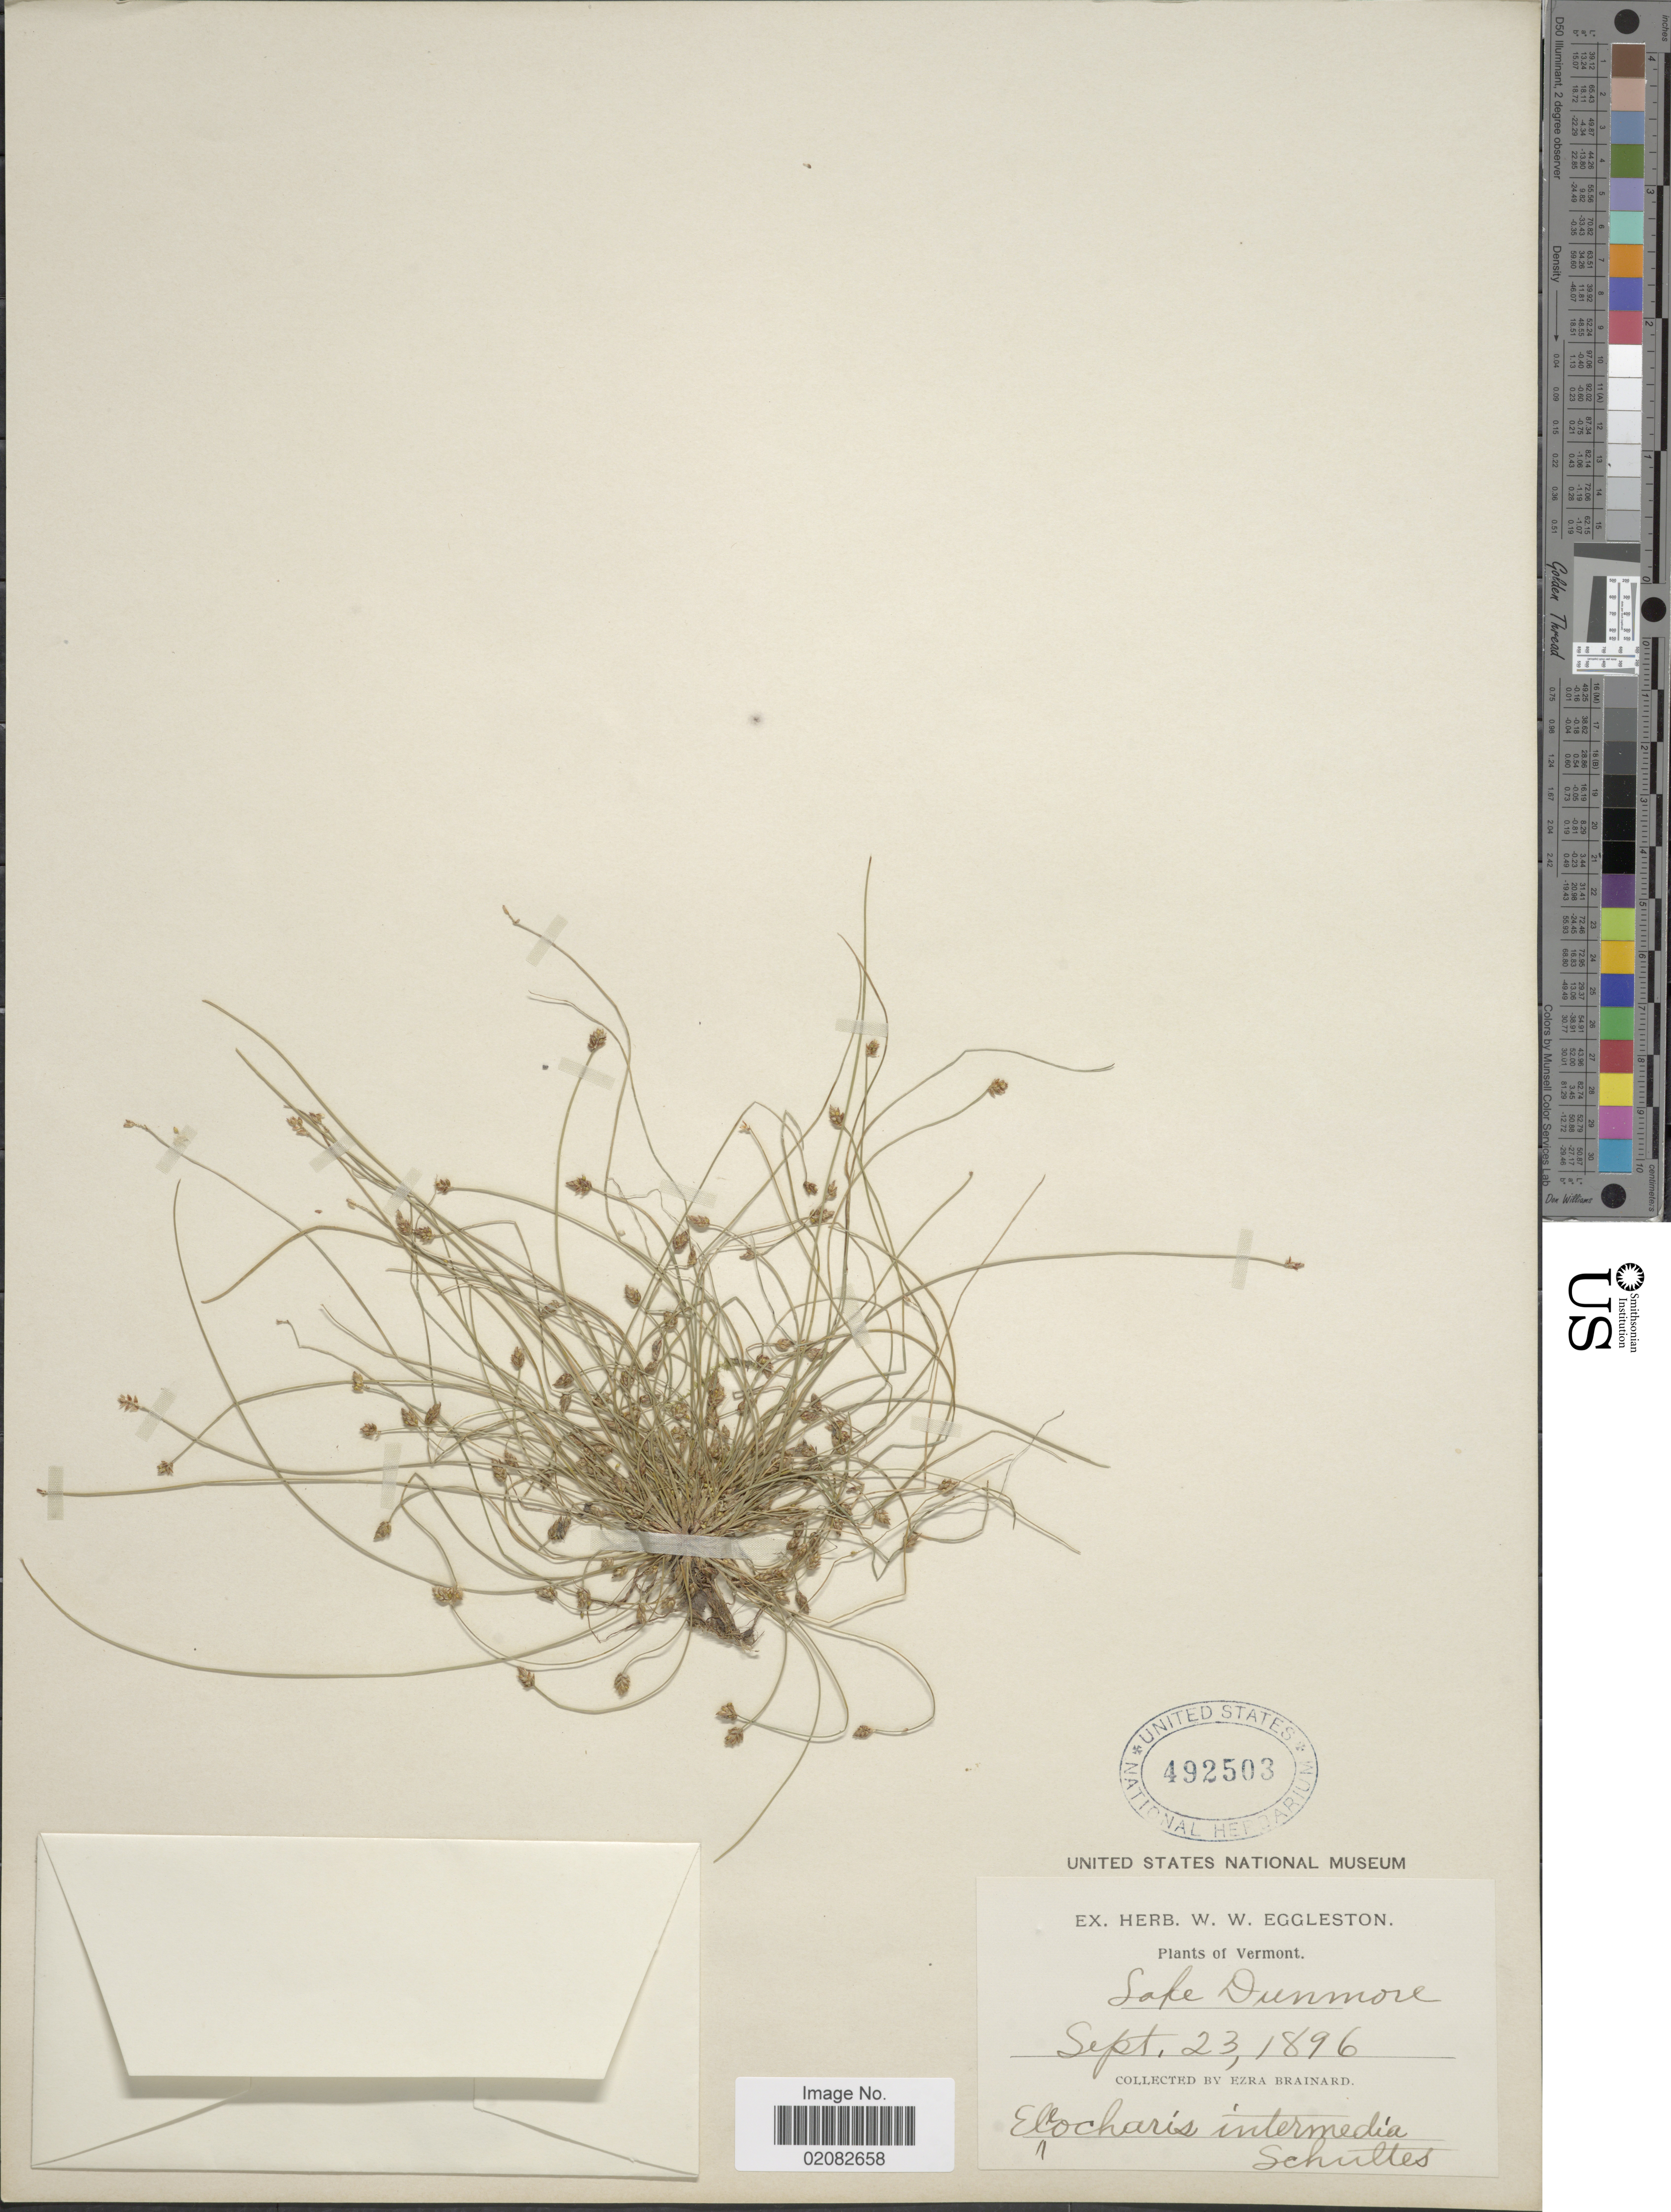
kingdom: Plantae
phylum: Tracheophyta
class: Liliopsida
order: Poales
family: Cyperaceae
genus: Eleocharis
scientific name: Eleocharis intermedia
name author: Schult.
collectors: E. Brainard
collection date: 1896-09-23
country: United States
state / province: Vermont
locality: Lake Dunmore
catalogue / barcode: US 492503